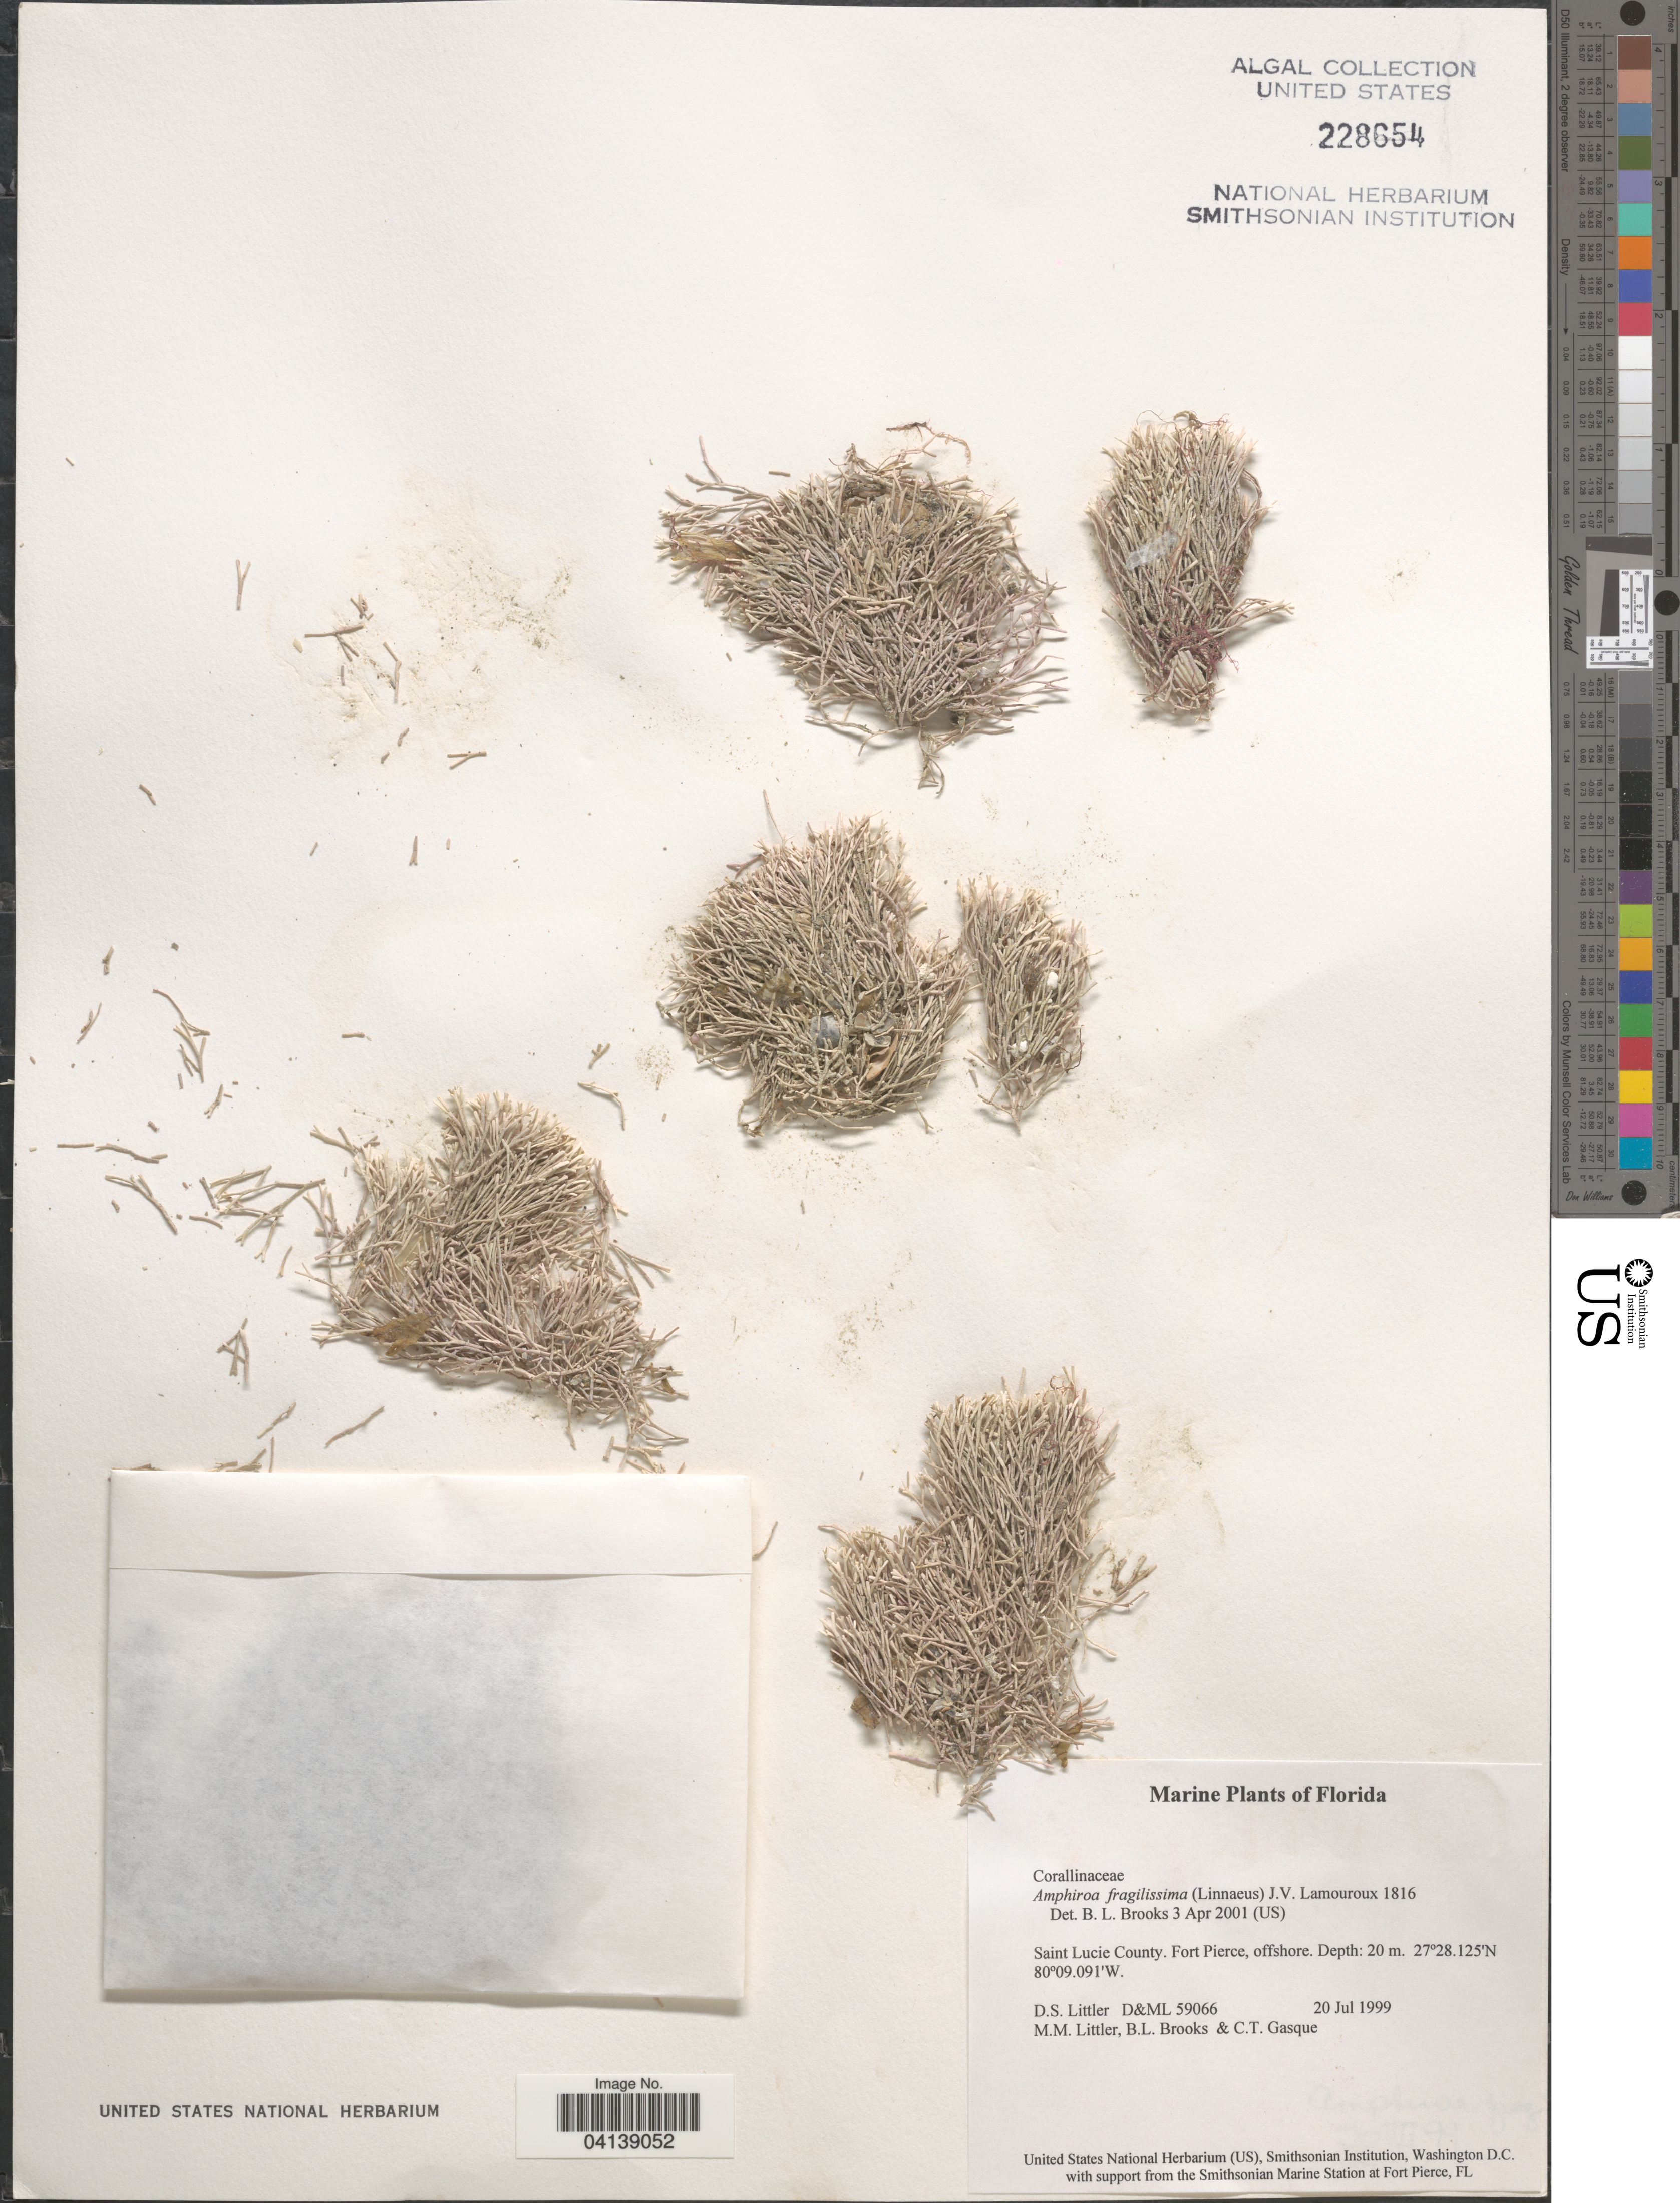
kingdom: Plantae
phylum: Rhodophyta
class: Florideophyceae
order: Corallinales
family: Lithophyllaceae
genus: Amphiroa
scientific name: Amphiroa fragilissima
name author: (L.) J.V.Lamouroux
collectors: D. S. Littler, B. Brooks & C. Gasque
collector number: D&ML 59066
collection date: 1999-07-20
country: United States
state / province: Florida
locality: Saint Lucie County. Fort Pierce, offshore.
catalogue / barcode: US 228654